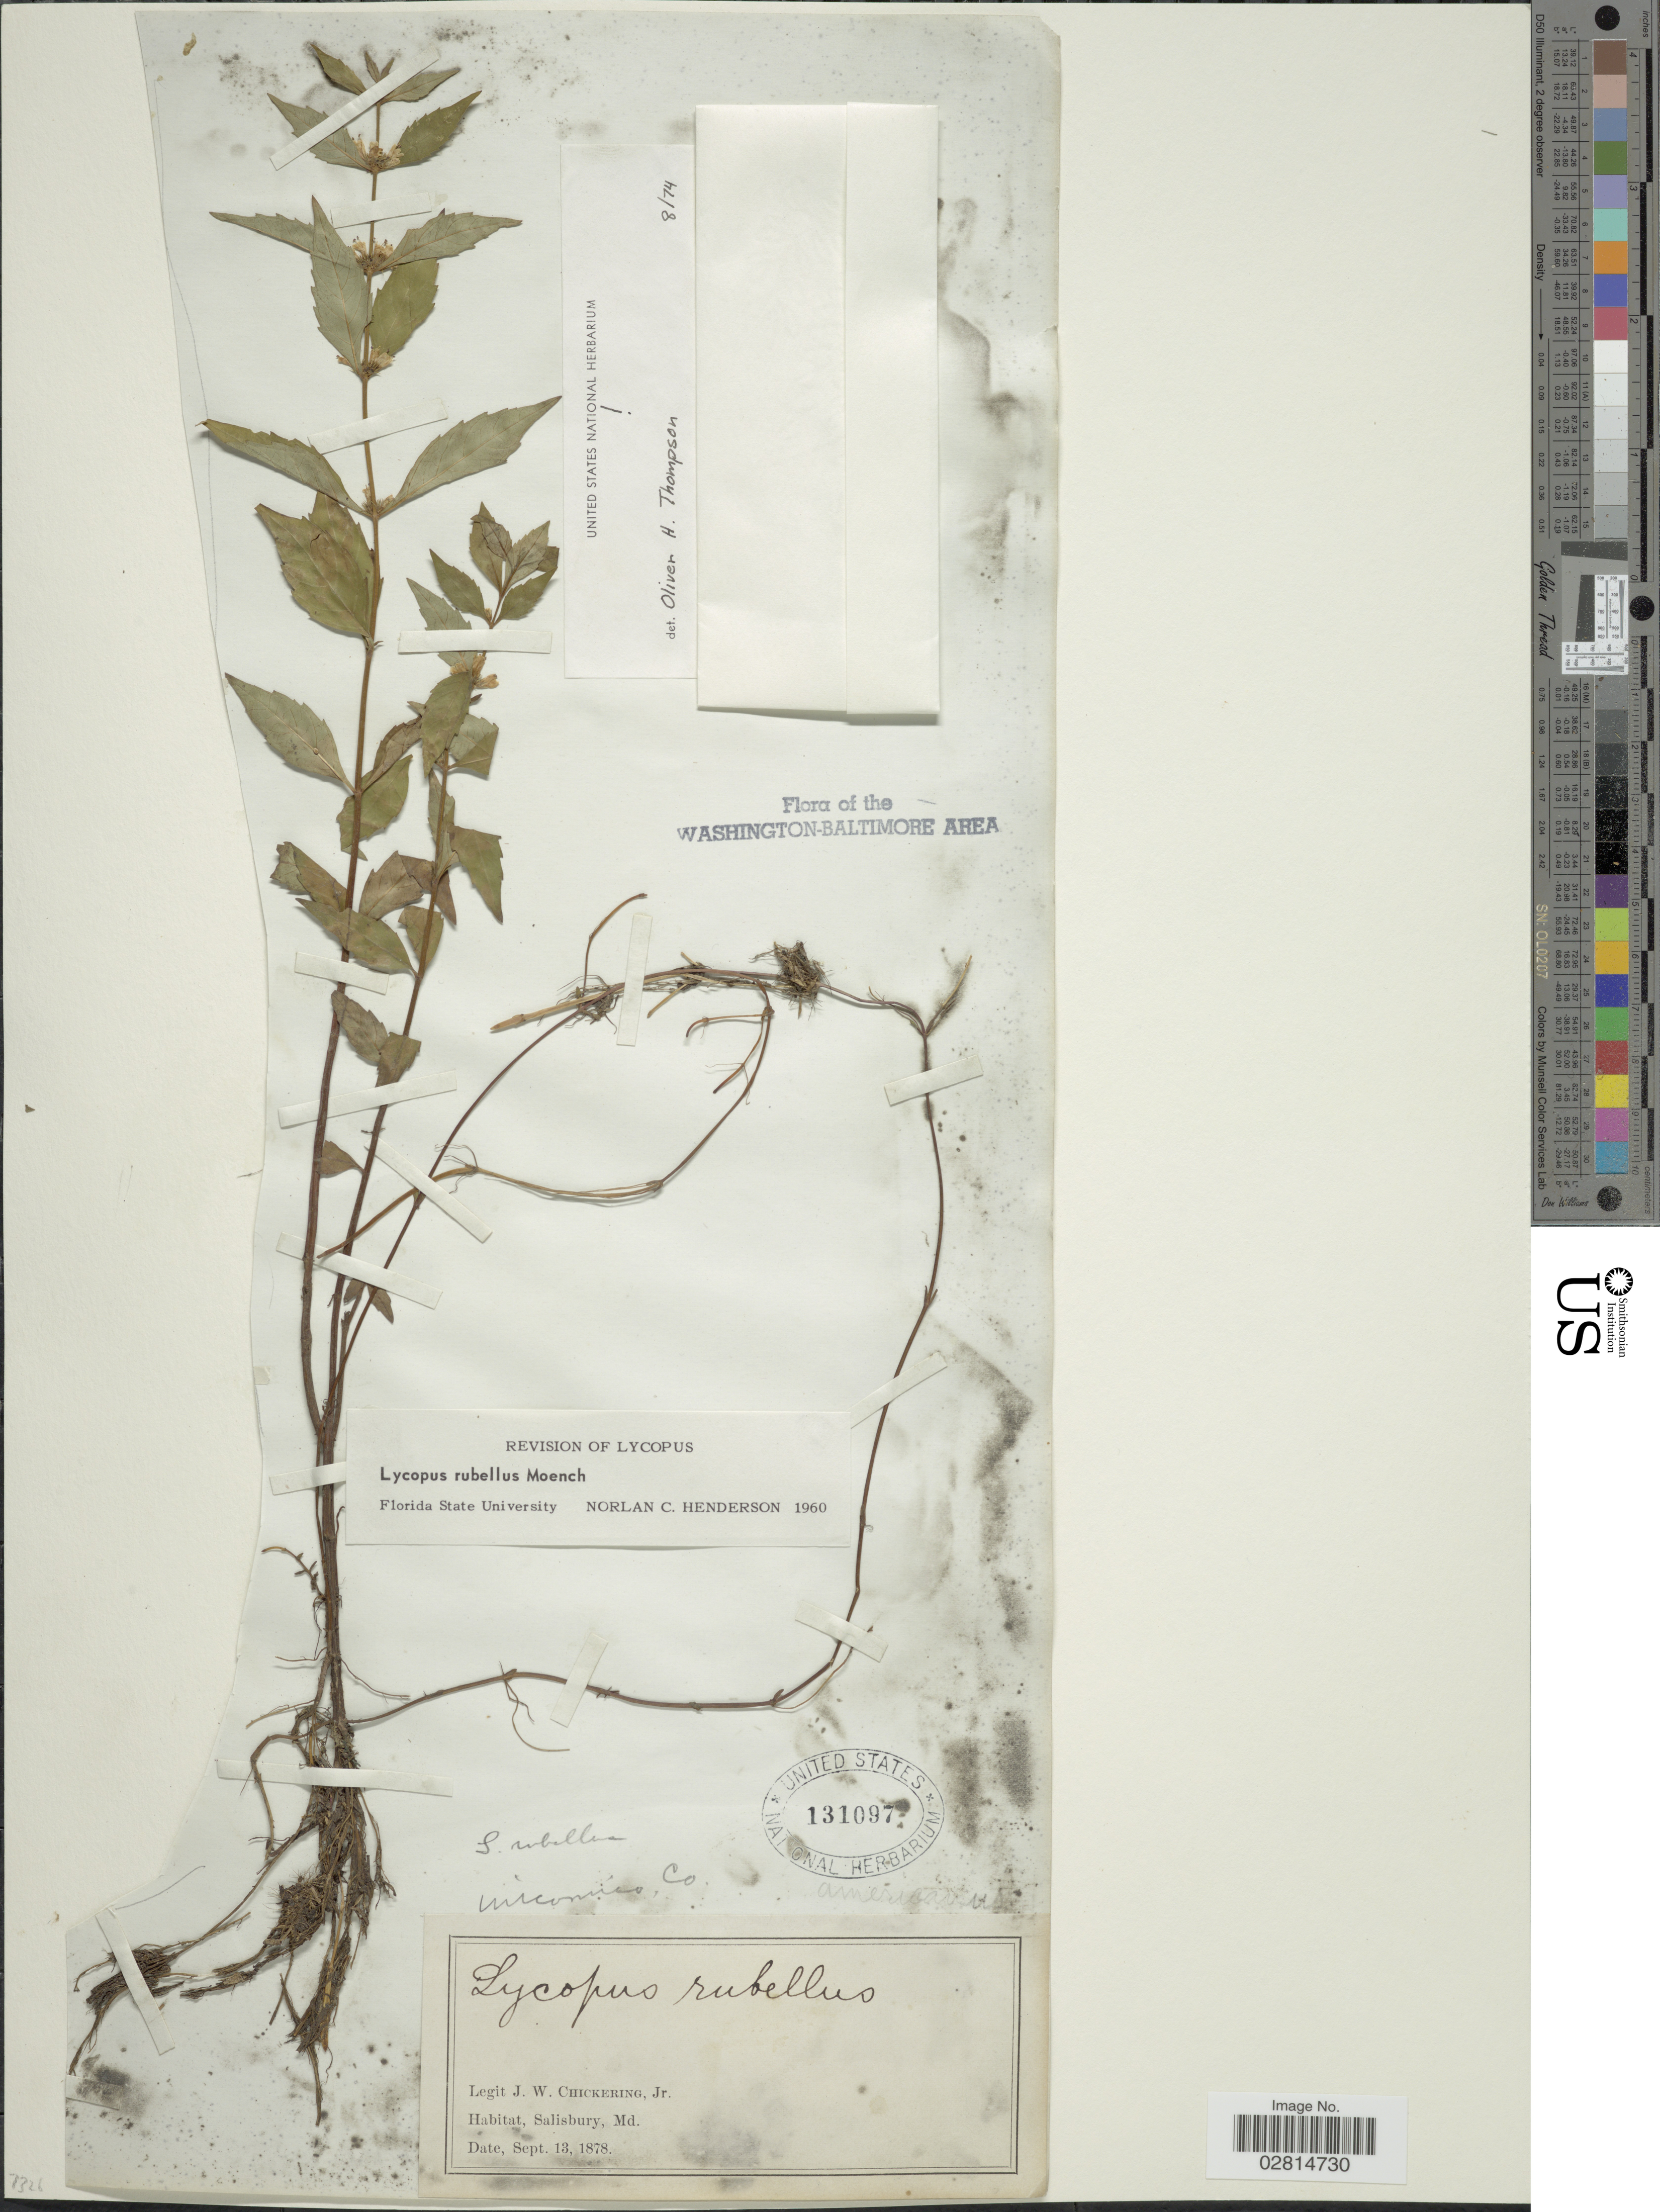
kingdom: Plantae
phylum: Tracheophyta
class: Magnoliopsida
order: Lamiales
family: Lamiaceae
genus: Lycopus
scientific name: Lycopus rubellus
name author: Moench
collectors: J. W. Chickering Jr.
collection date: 1878-09-13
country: United States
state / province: Maryland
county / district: Wicomico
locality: Salisbury. Wicomico Co.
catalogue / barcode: US 131097